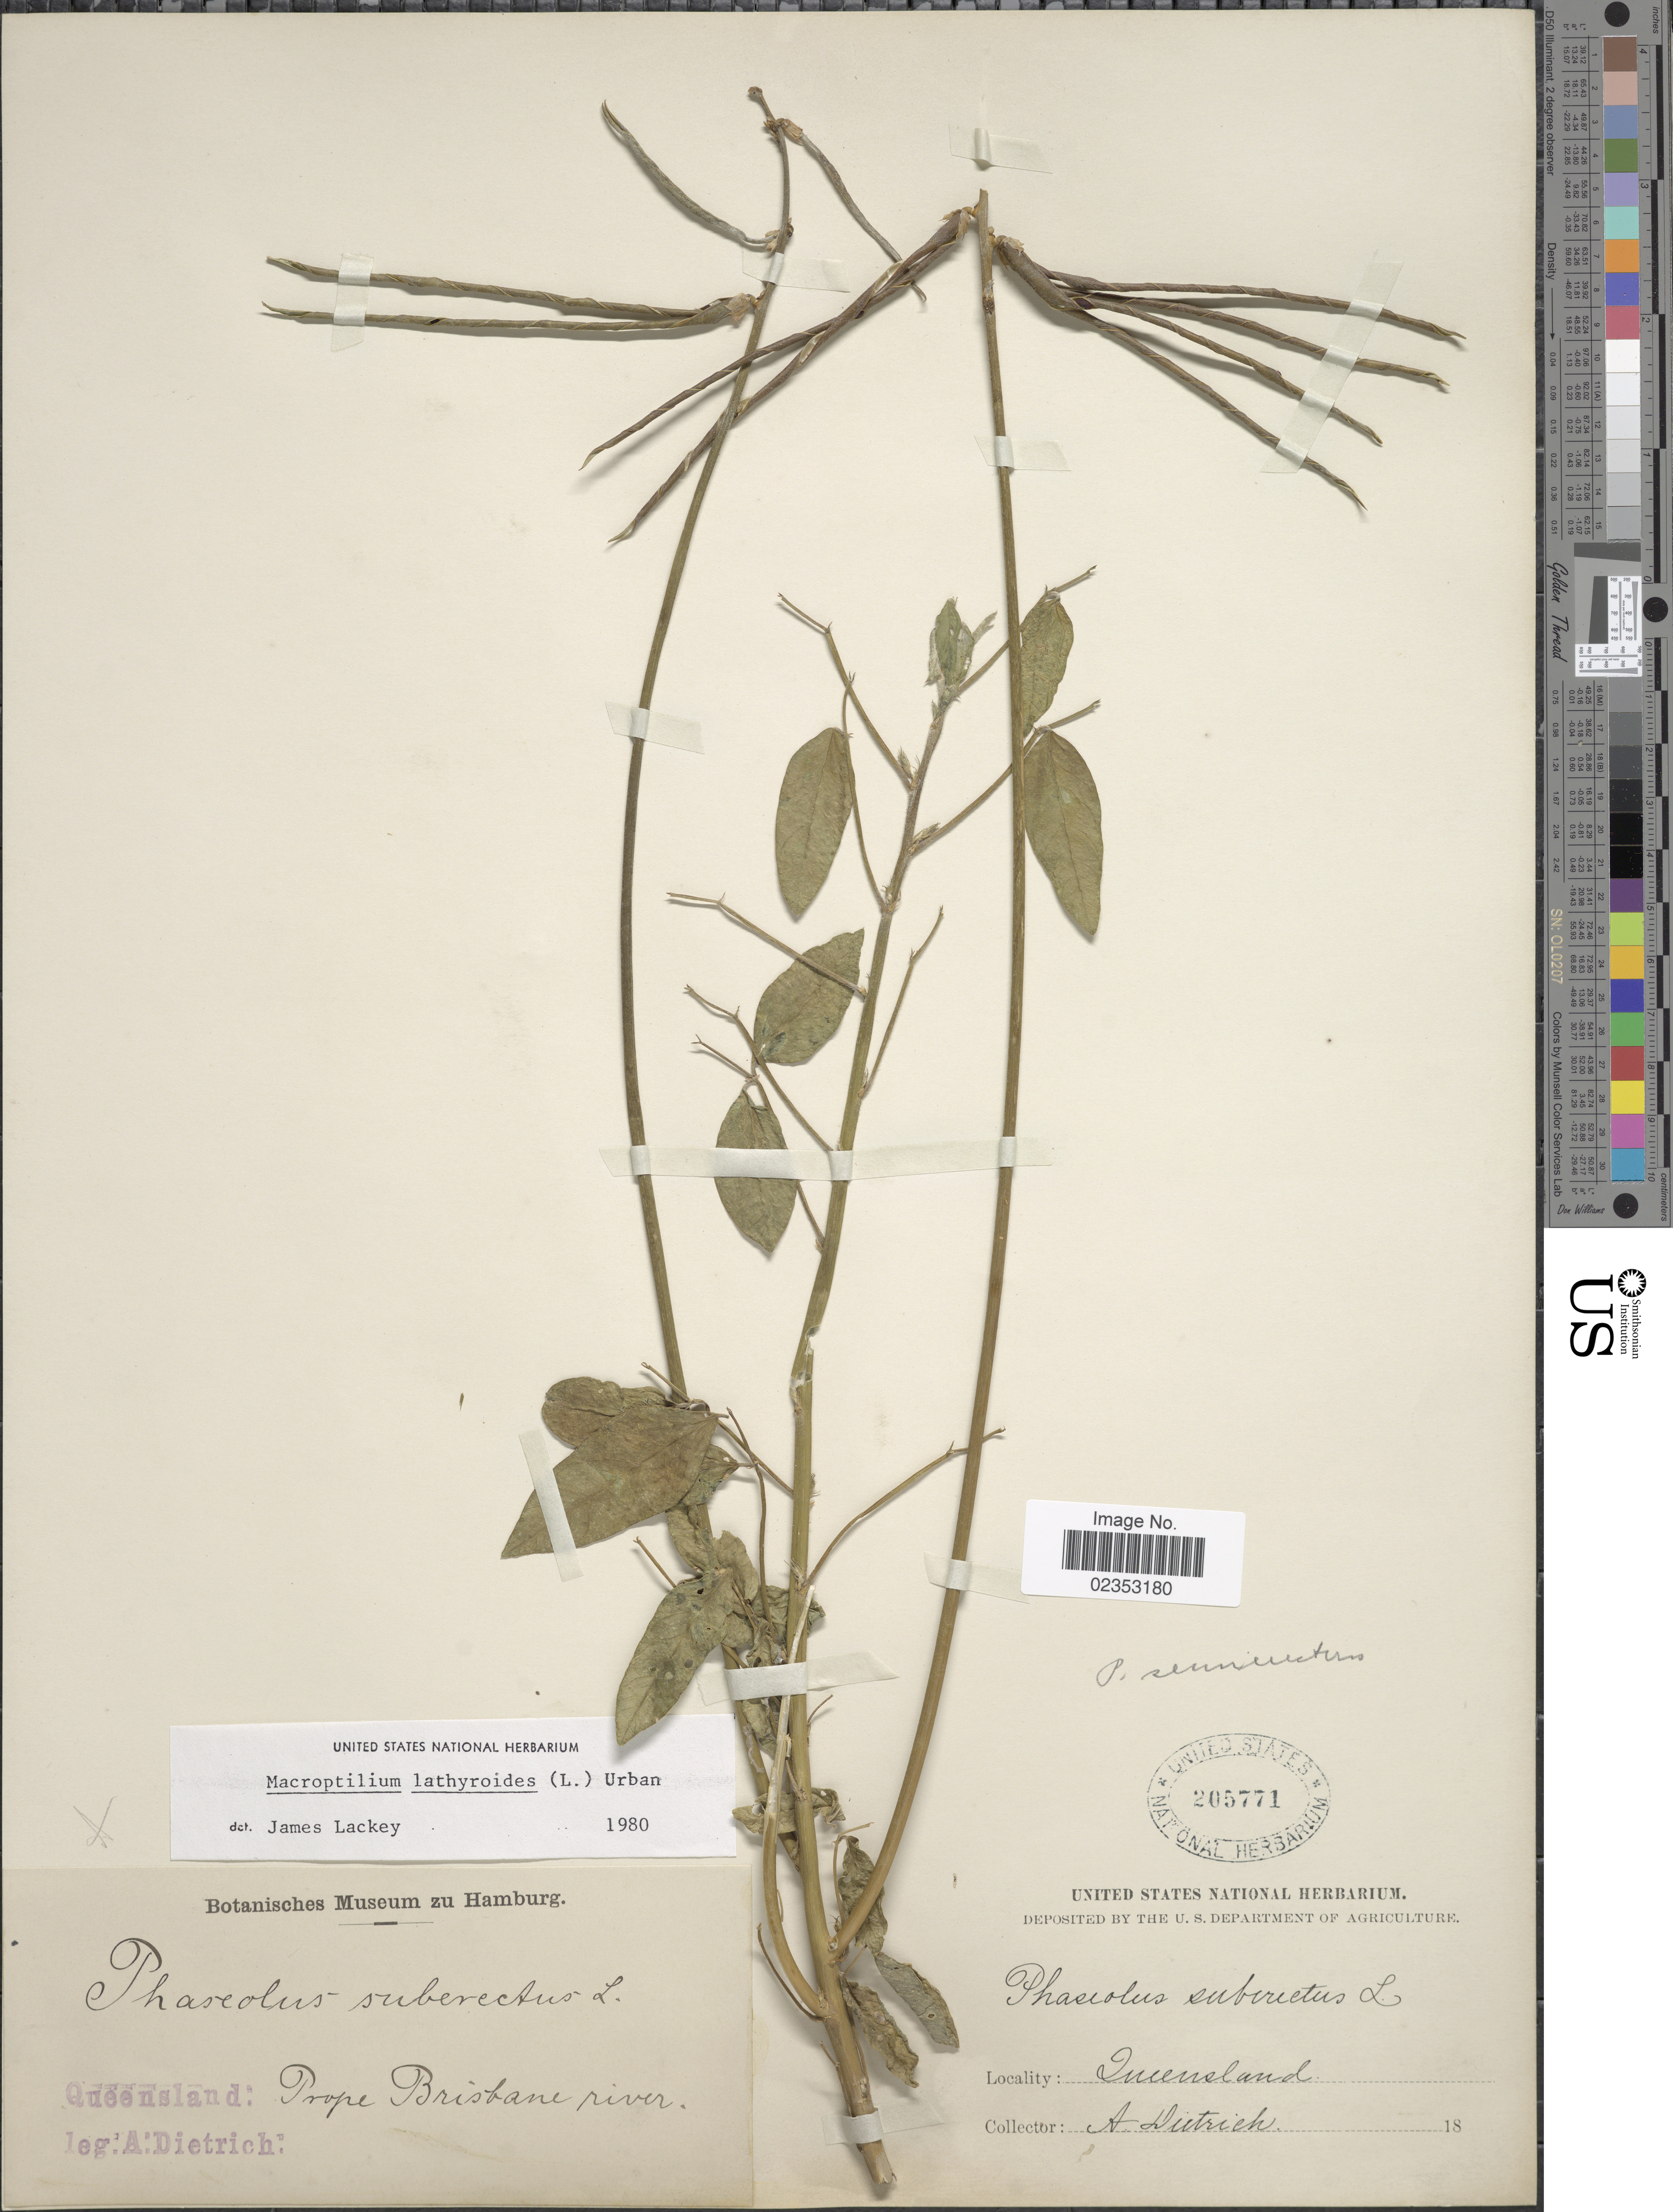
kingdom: Plantae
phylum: Tracheophyta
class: Magnoliopsida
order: Fabales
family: Fabaceae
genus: Macroptilium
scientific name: Macroptilium lathyroides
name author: (L.) Urb.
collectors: A. Dietrich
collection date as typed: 18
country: Australia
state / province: Queensland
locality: Prope Brisbane river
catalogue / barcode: US 205771